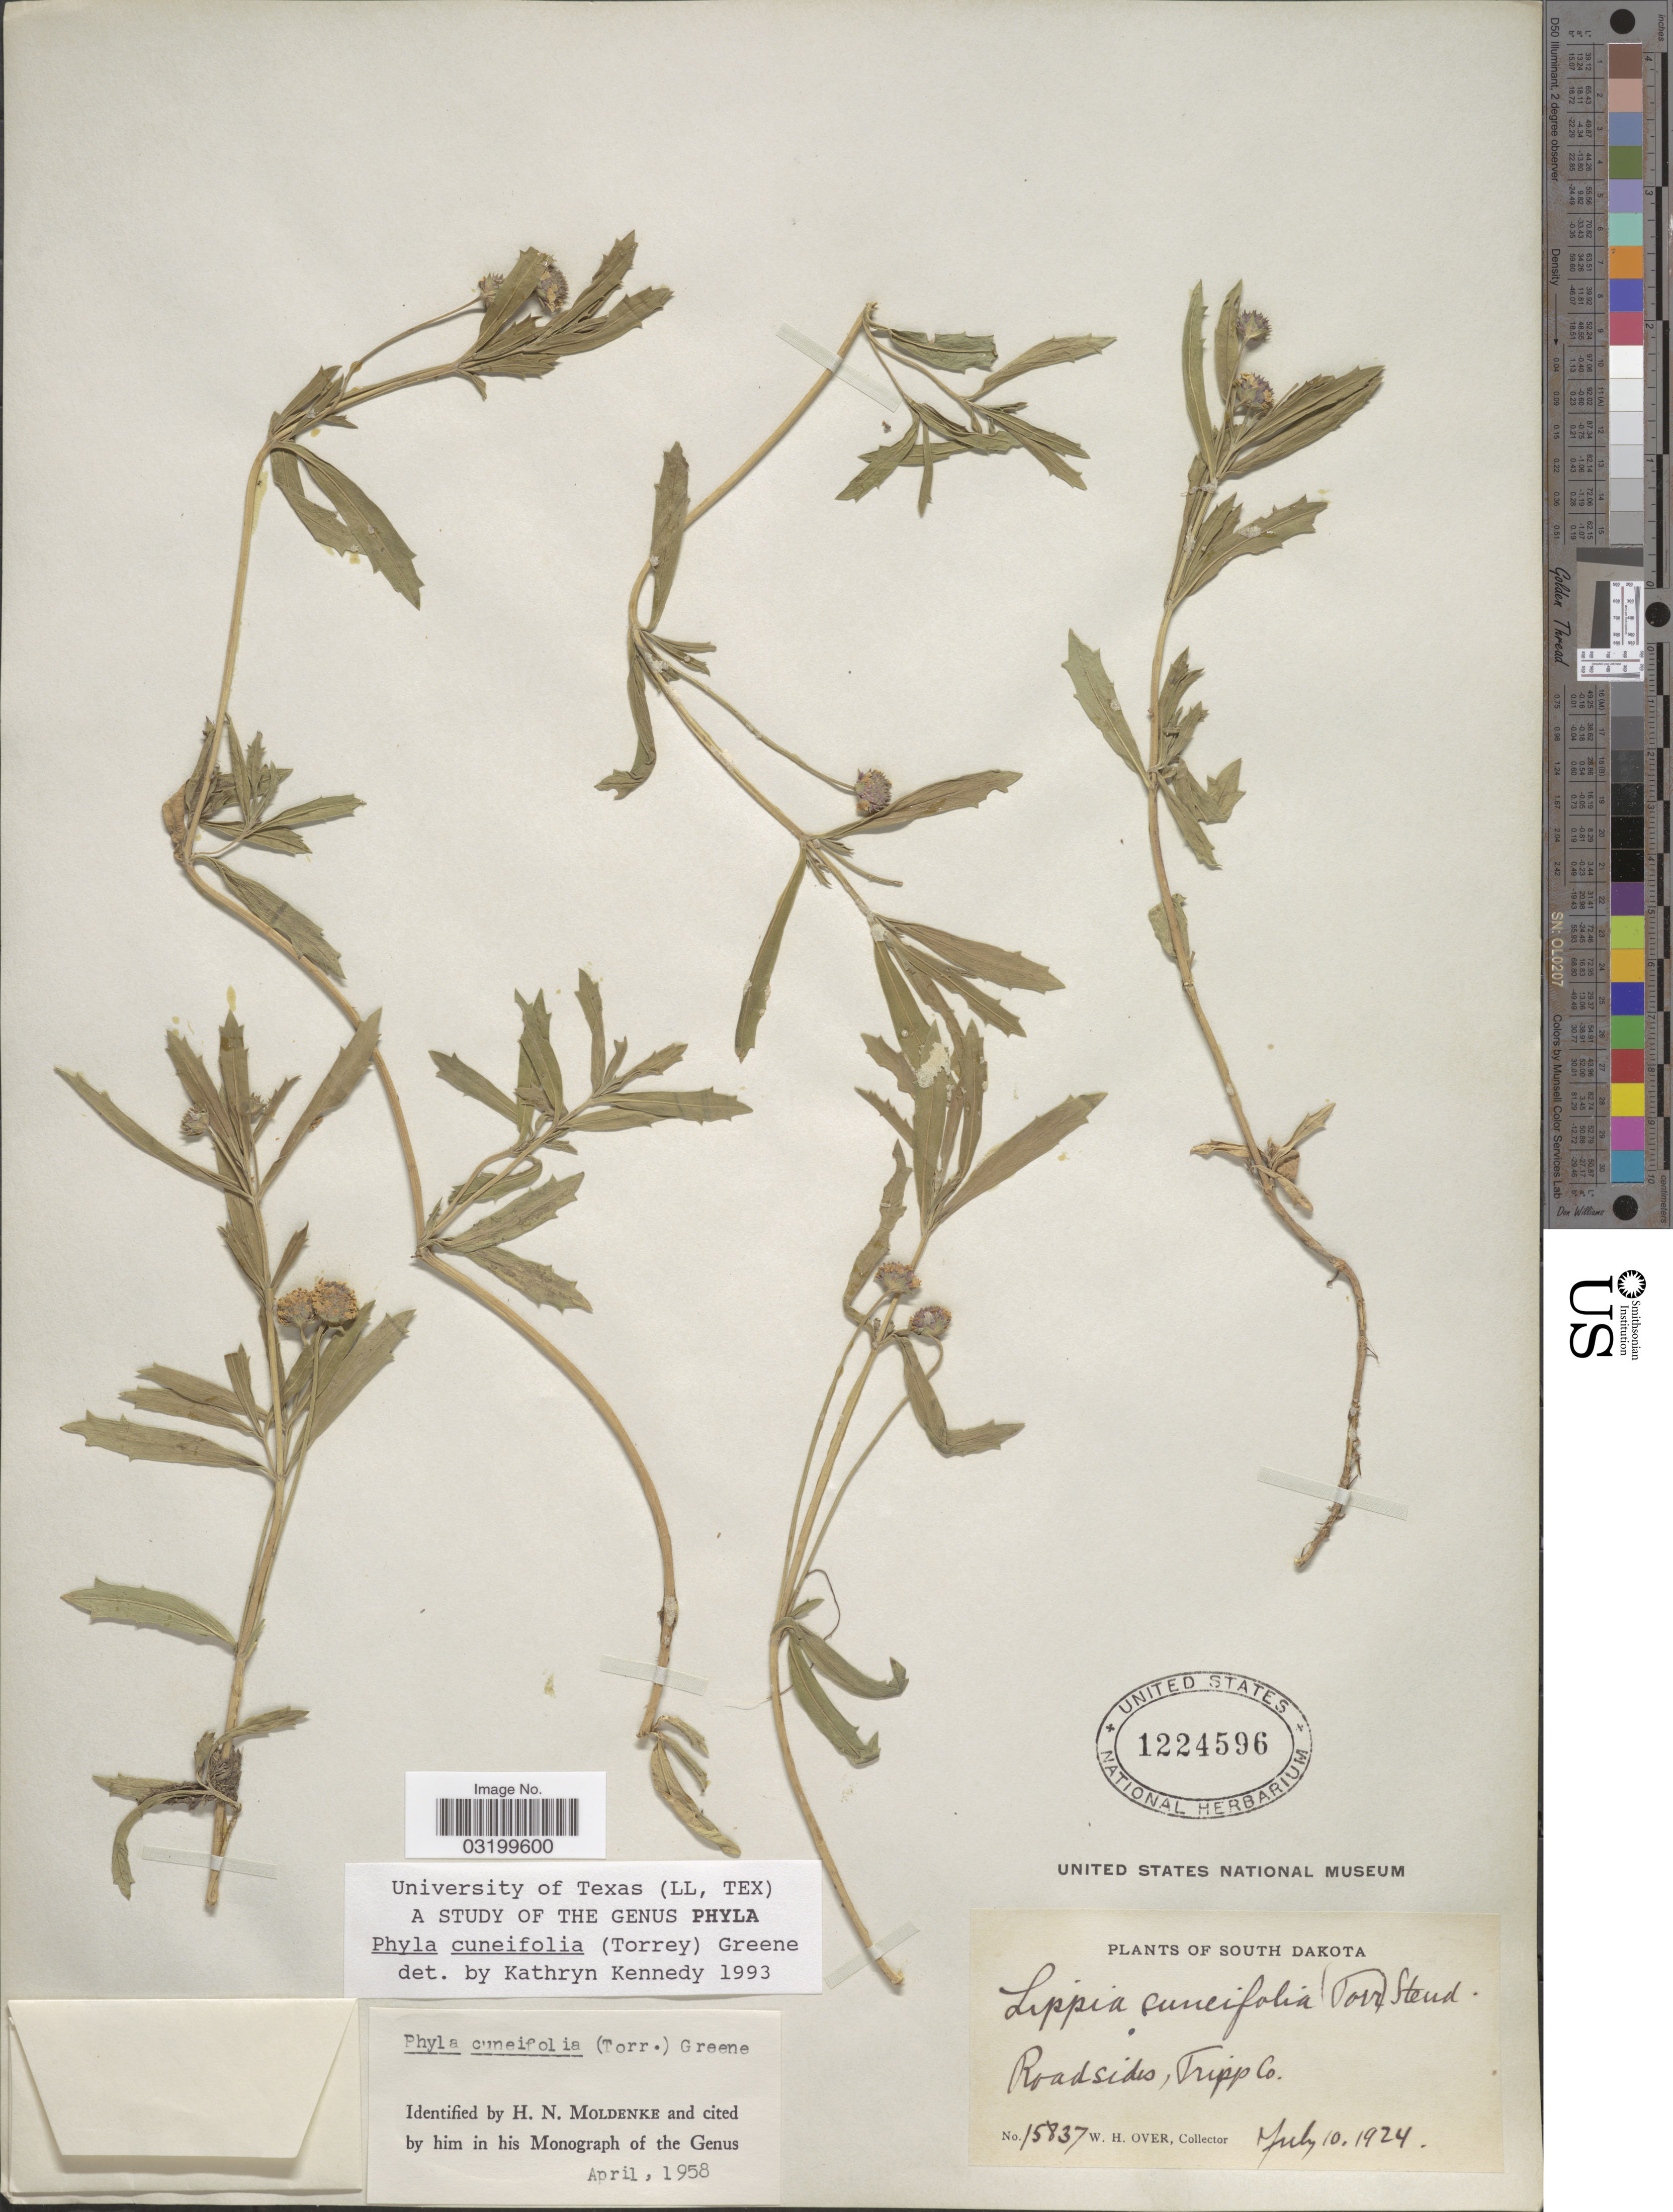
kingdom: Plantae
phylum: Tracheophyta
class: Magnoliopsida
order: Lamiales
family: Verbenaceae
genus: Phyla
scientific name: Phyla cuneifolia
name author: (Torr.) Greene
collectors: W. Over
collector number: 15837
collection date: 1924-07-10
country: United States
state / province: South Dakota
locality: Roadsides, Tripp Co.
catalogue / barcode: US 1224596